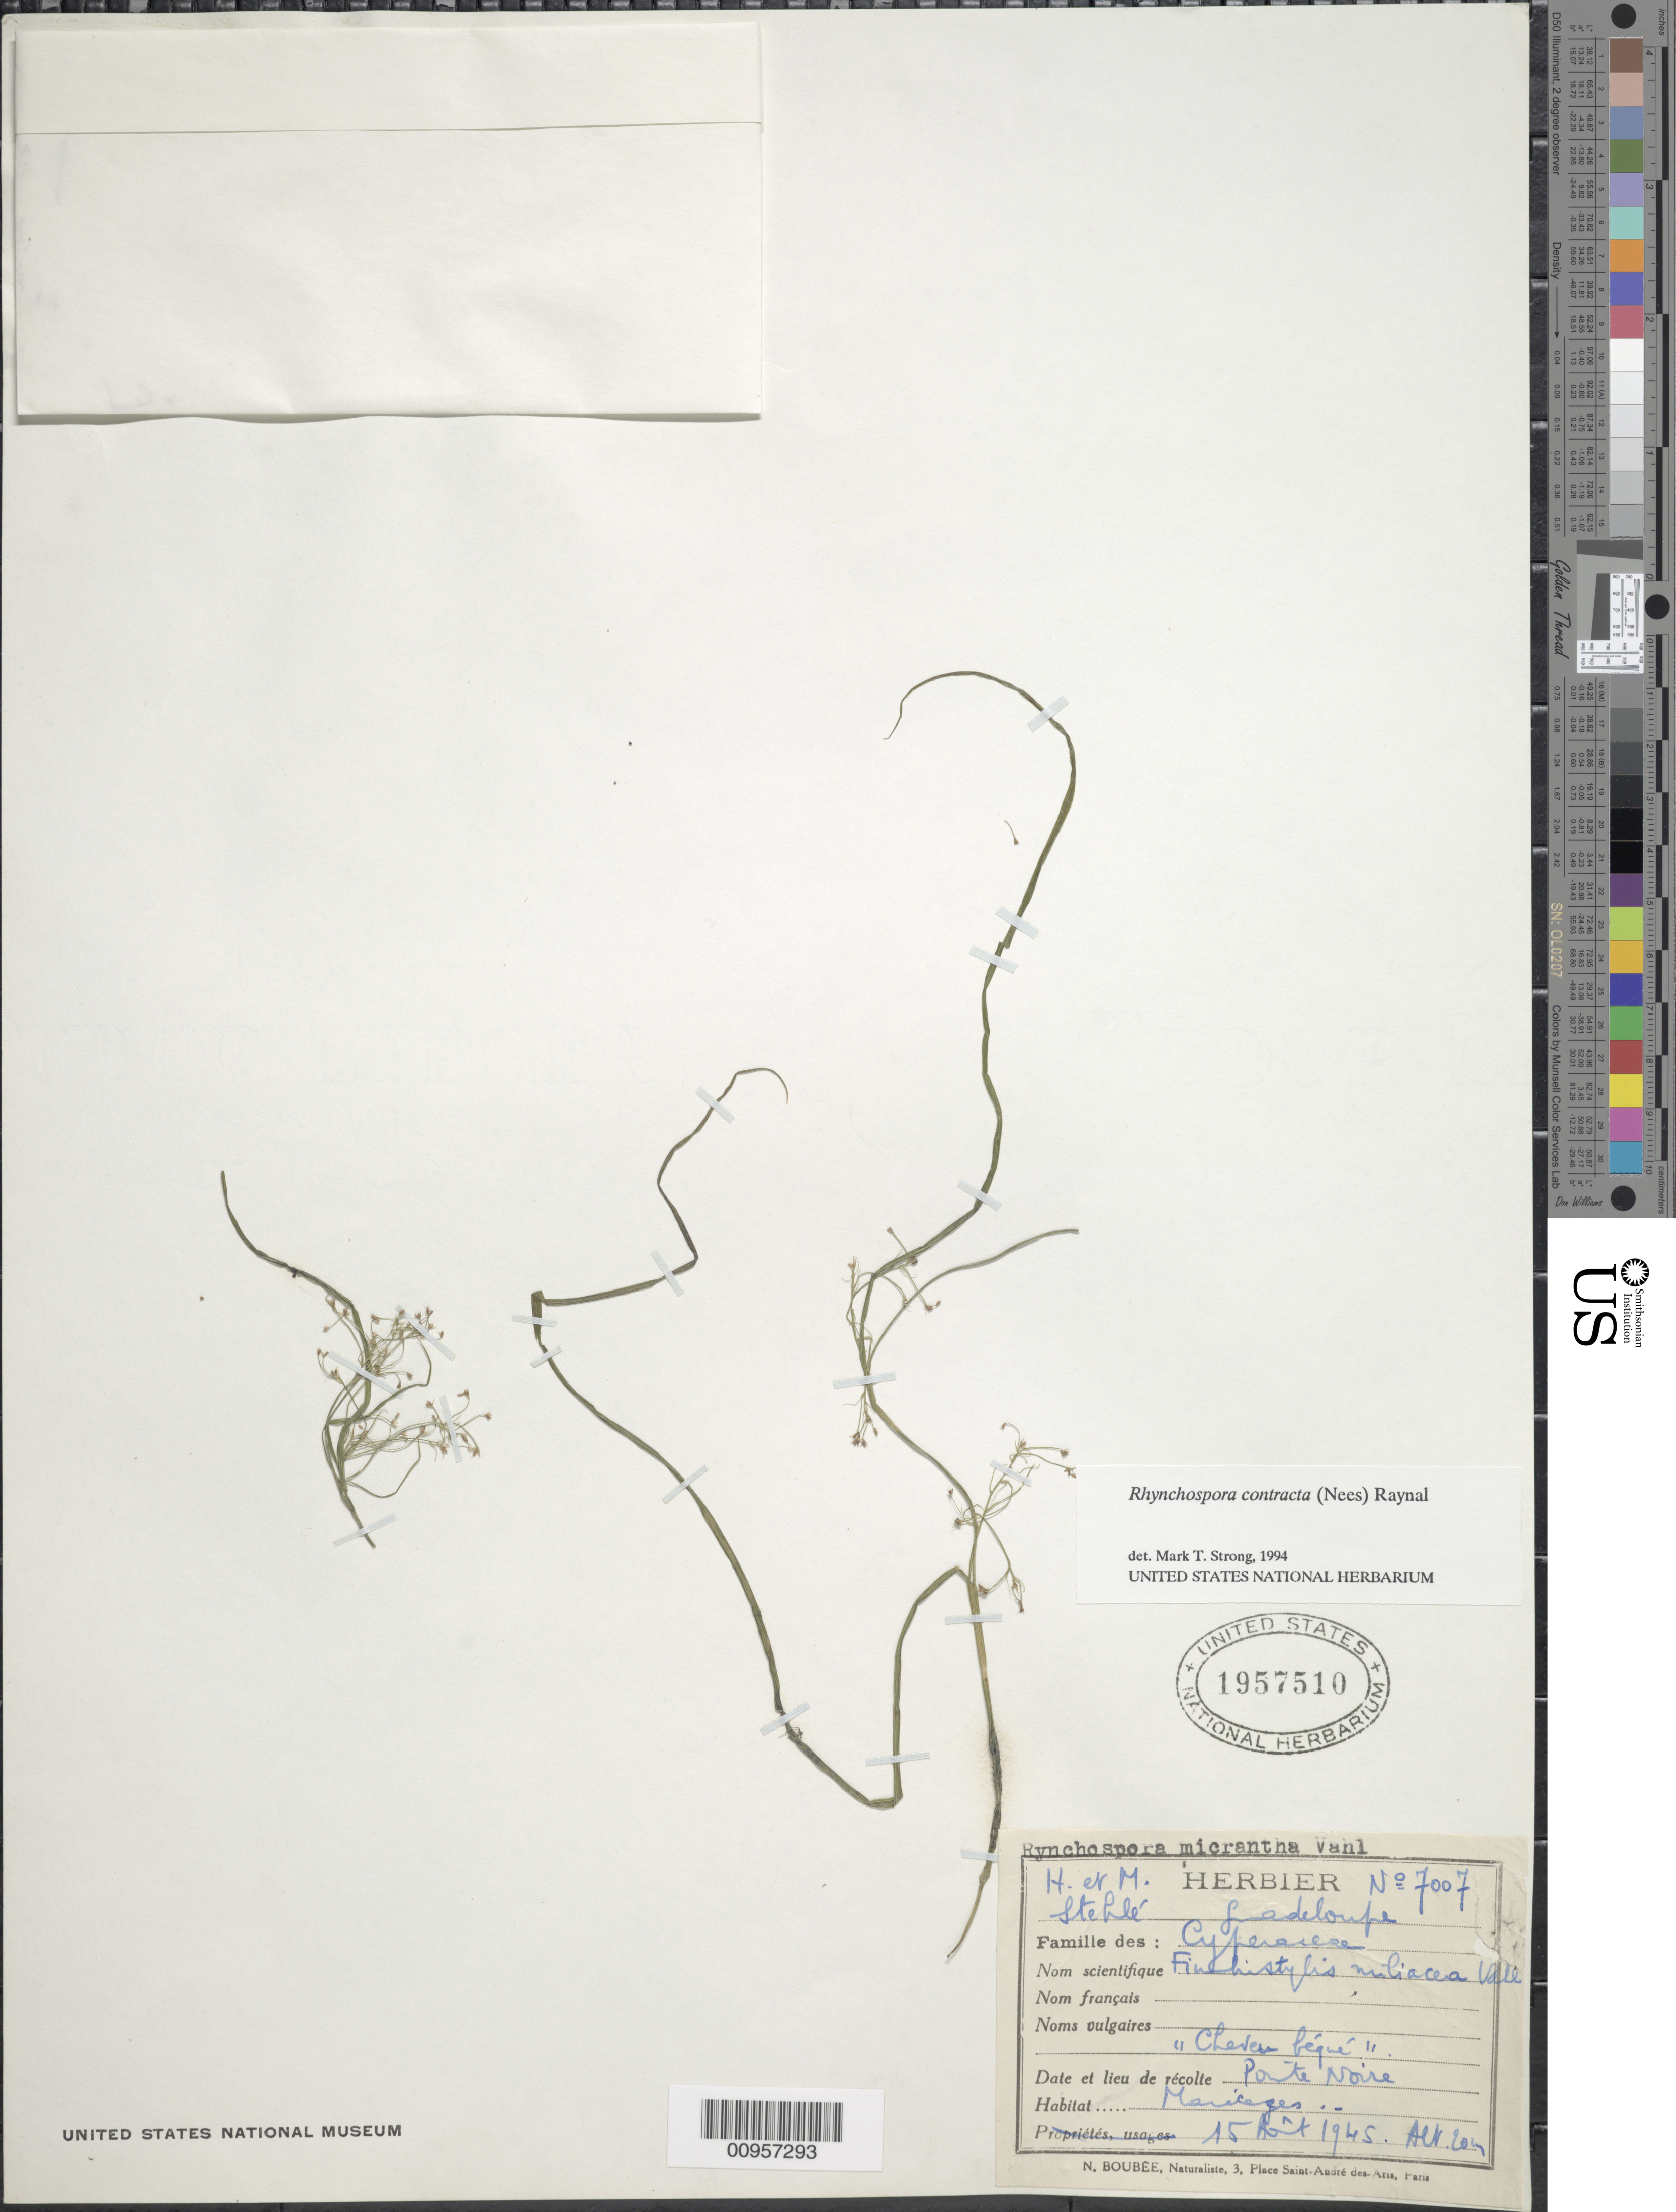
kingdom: Plantae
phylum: Tracheophyta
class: Liliopsida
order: Poales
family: Cyperaceae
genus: Rhynchospora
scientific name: Rhynchospora contracta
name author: (Nees) J. Raynal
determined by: Strong, M. T., (US), Smithsonian Institution - National Museum of Natural History (UNITED STATES)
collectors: H. Stehlé & M. Stehlé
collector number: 7007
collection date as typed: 15 Aug 1945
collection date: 1945-08-15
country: Guadeloupe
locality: Pointe Noire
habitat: Marécages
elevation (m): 20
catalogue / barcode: US 1957510